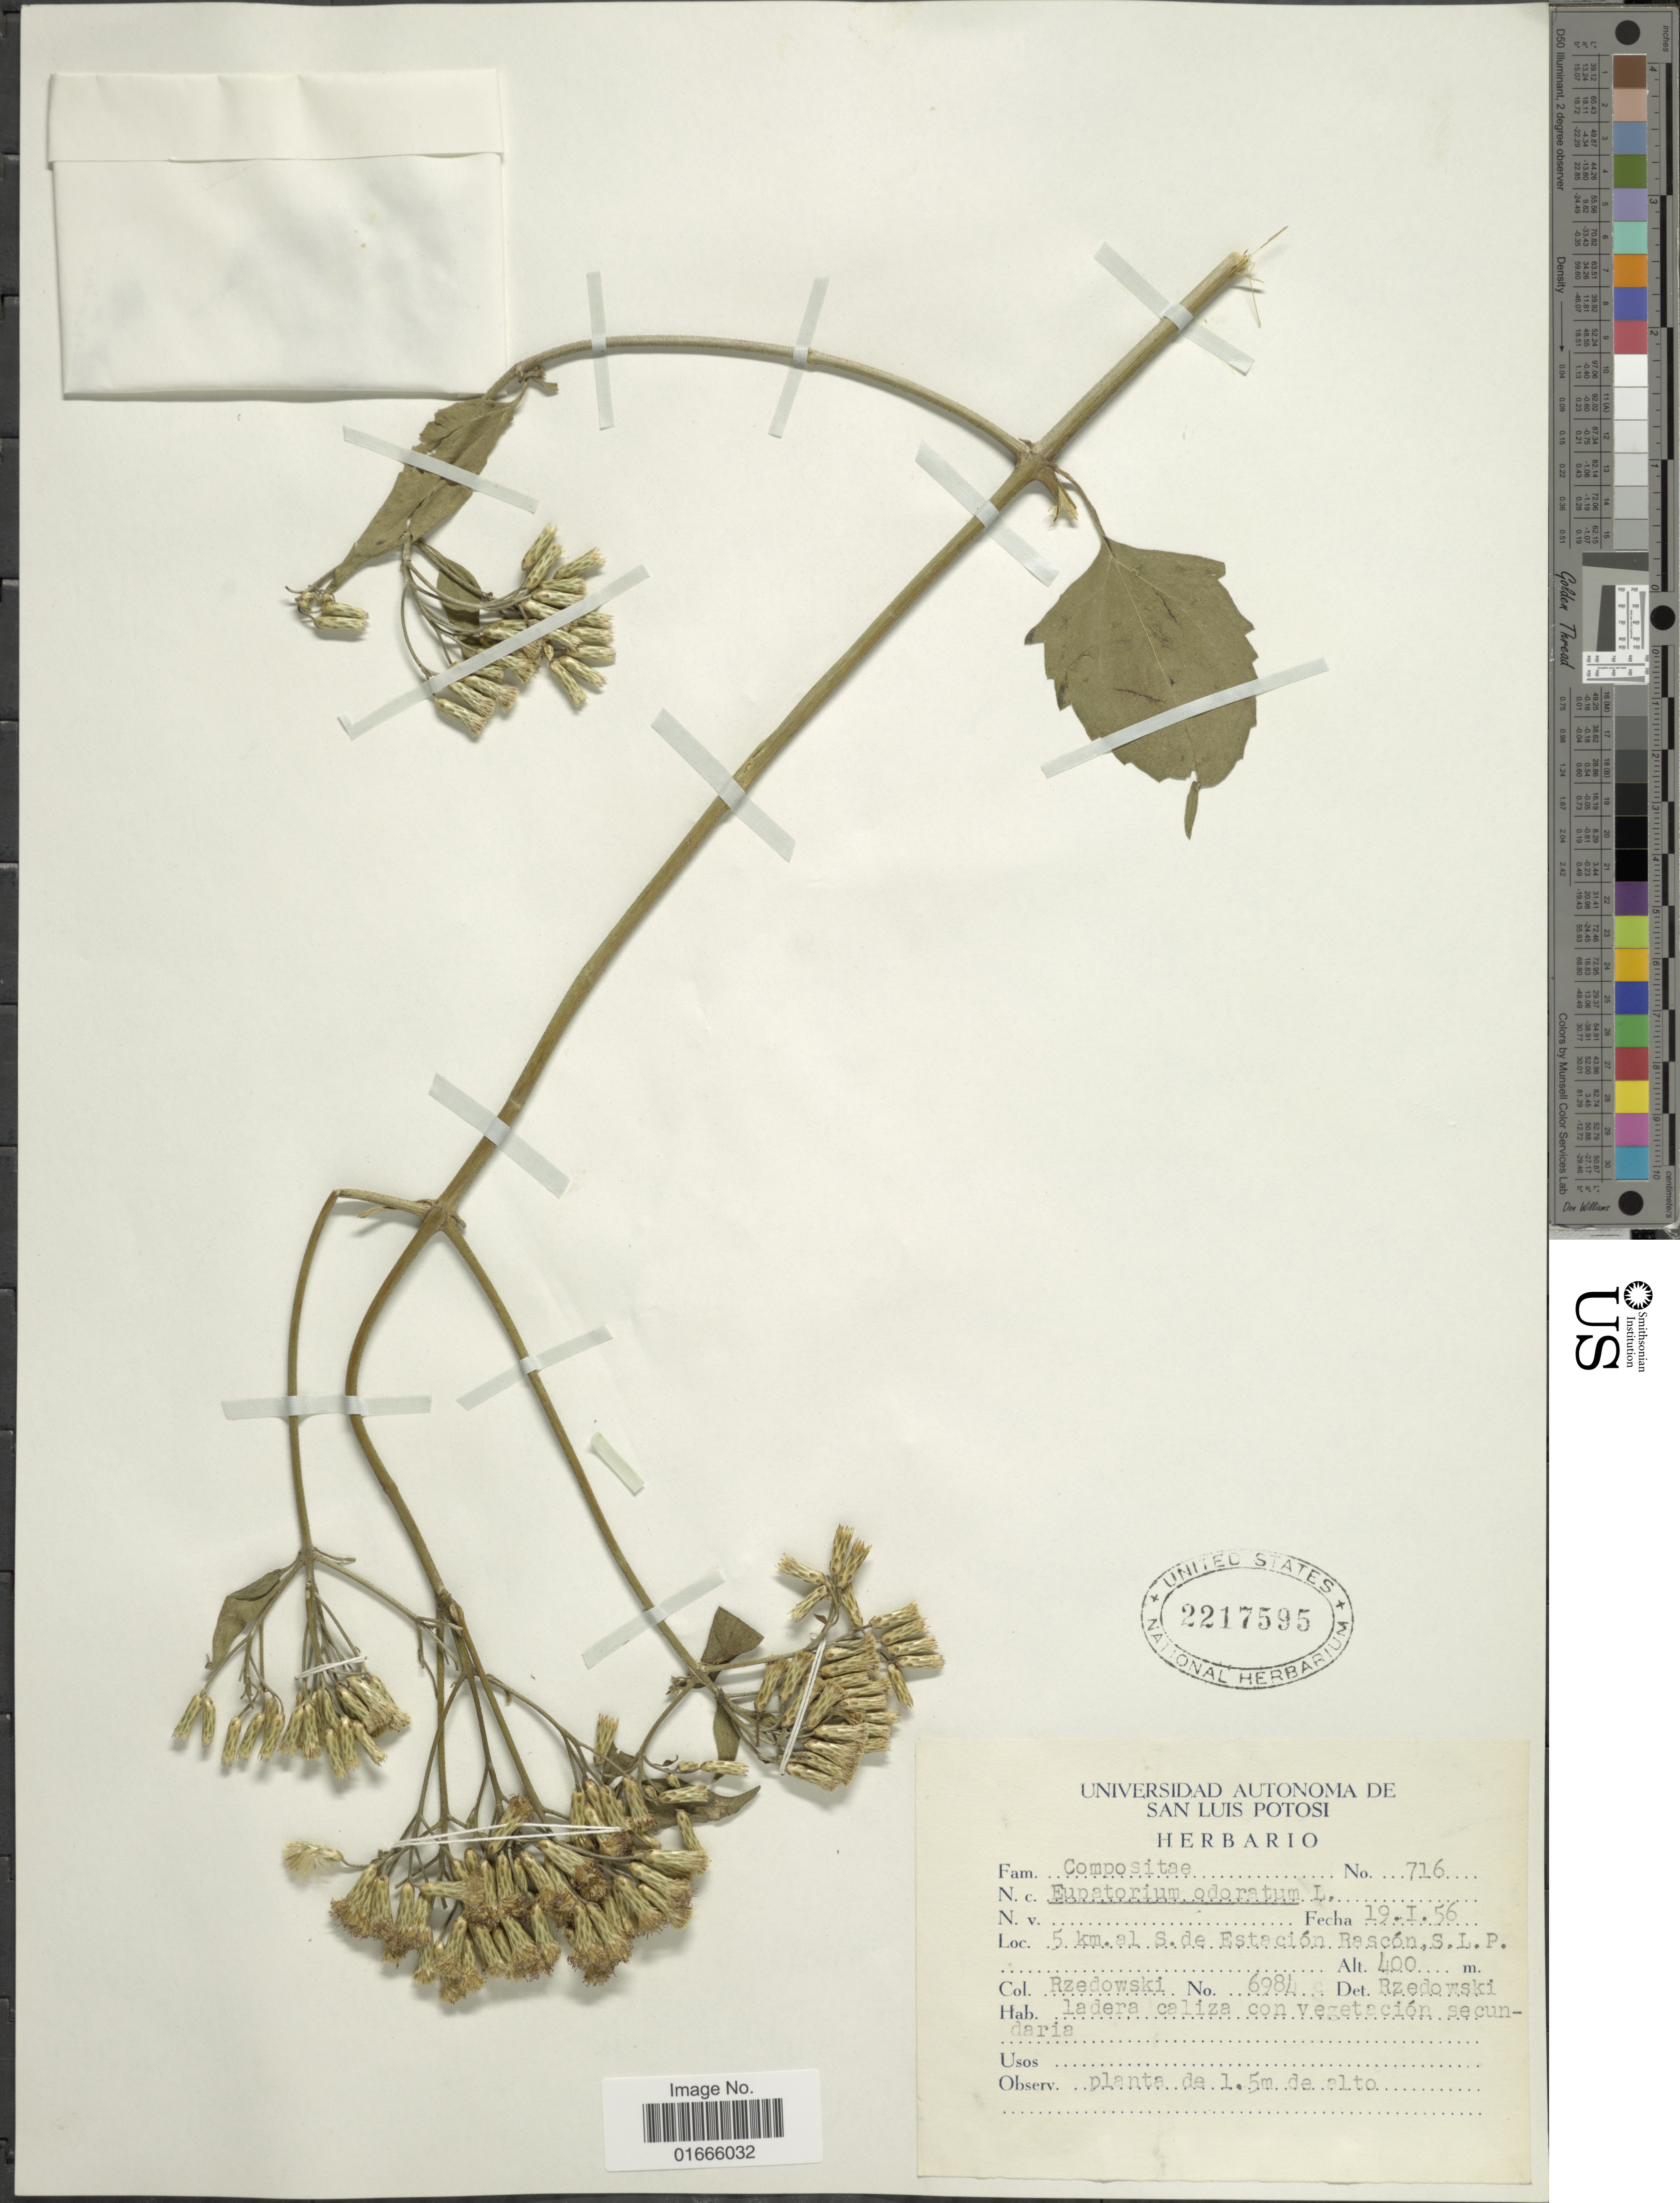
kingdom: Plantae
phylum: Tracheophyta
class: Magnoliopsida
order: Asterales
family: Asteraceae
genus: Chromolaena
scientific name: Chromolaena odorata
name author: (L.) R.M. King & H. Rob.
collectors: Rzedowski, --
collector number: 6984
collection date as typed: Transcribed d/m/y: 19/1/56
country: Mexico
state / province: San Luis Potosí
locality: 5 km al S. de Estacion Rascon S. L. P.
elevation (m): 400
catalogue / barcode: US 2217595